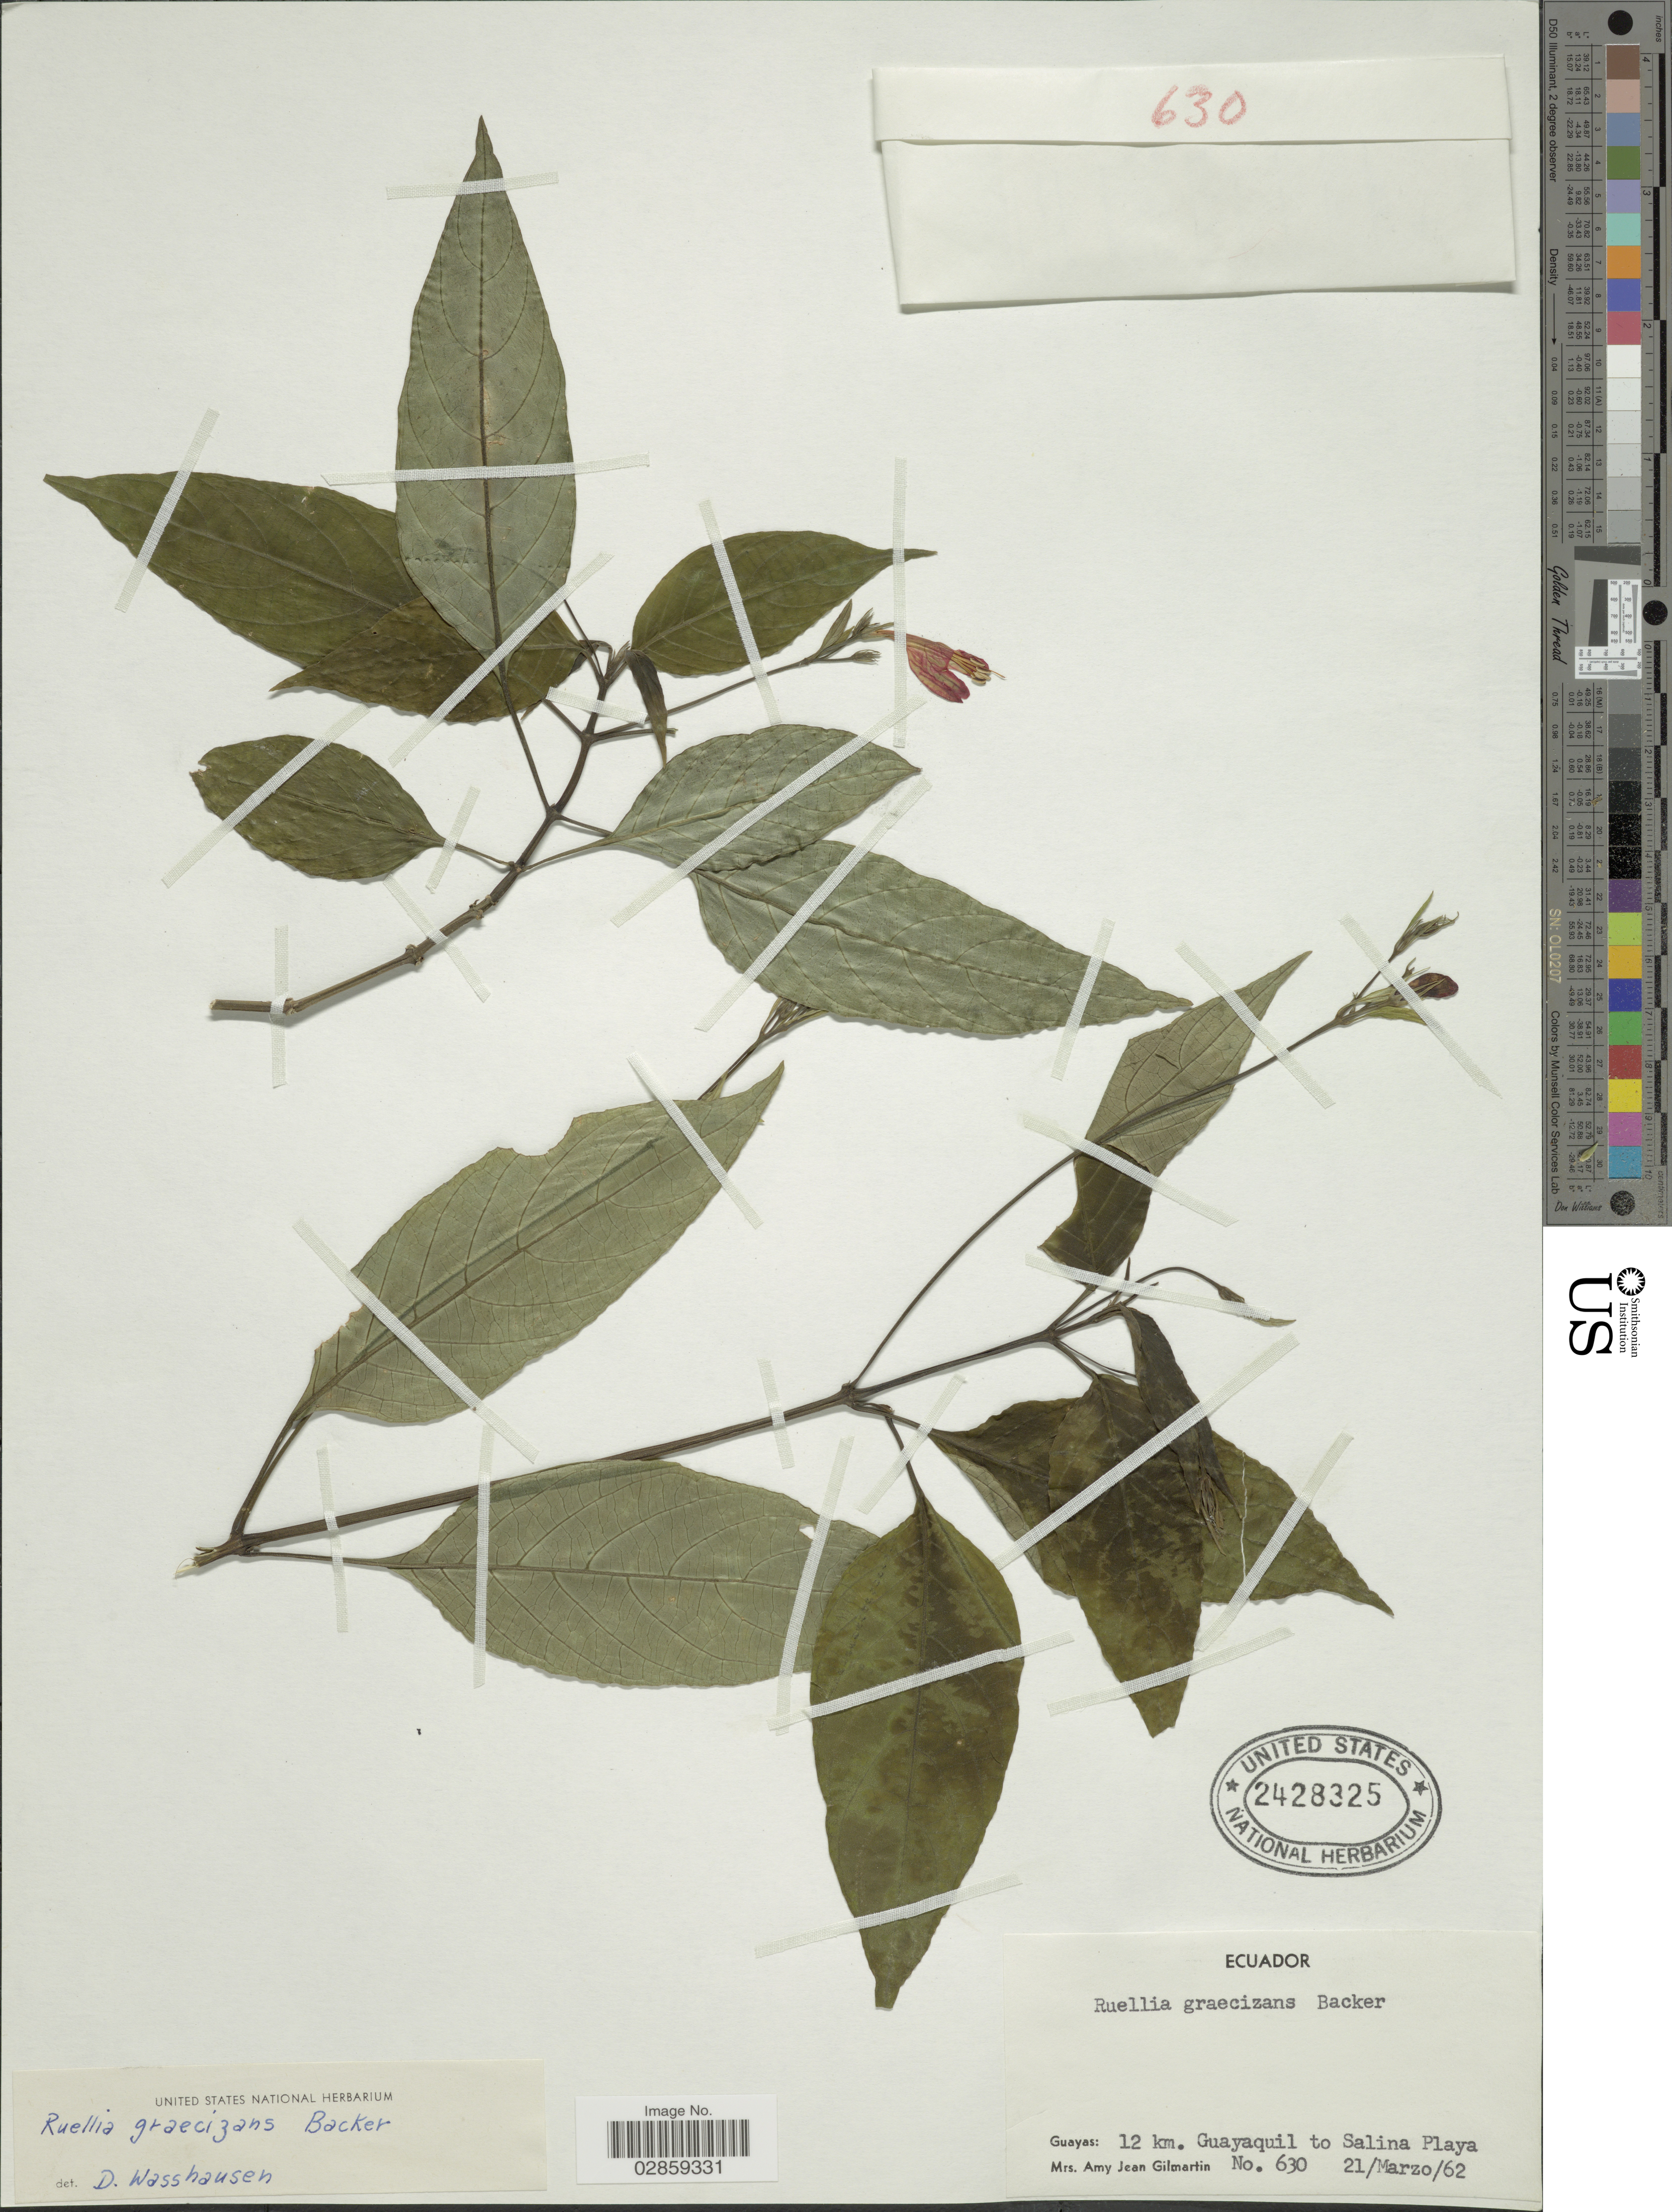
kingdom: Plantae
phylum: Tracheophyta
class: Magnoliopsida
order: Lamiales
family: Acanthaceae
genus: Ruellia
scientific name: Ruellia brevifolia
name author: (Pohl) C. Ezcurra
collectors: A. J. Gilmartin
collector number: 630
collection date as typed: Transcribed d/m/y: 21/3/62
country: Ecuador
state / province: Guayas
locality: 12 km. Guayaquil to Salina Playa.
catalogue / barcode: US 2428325